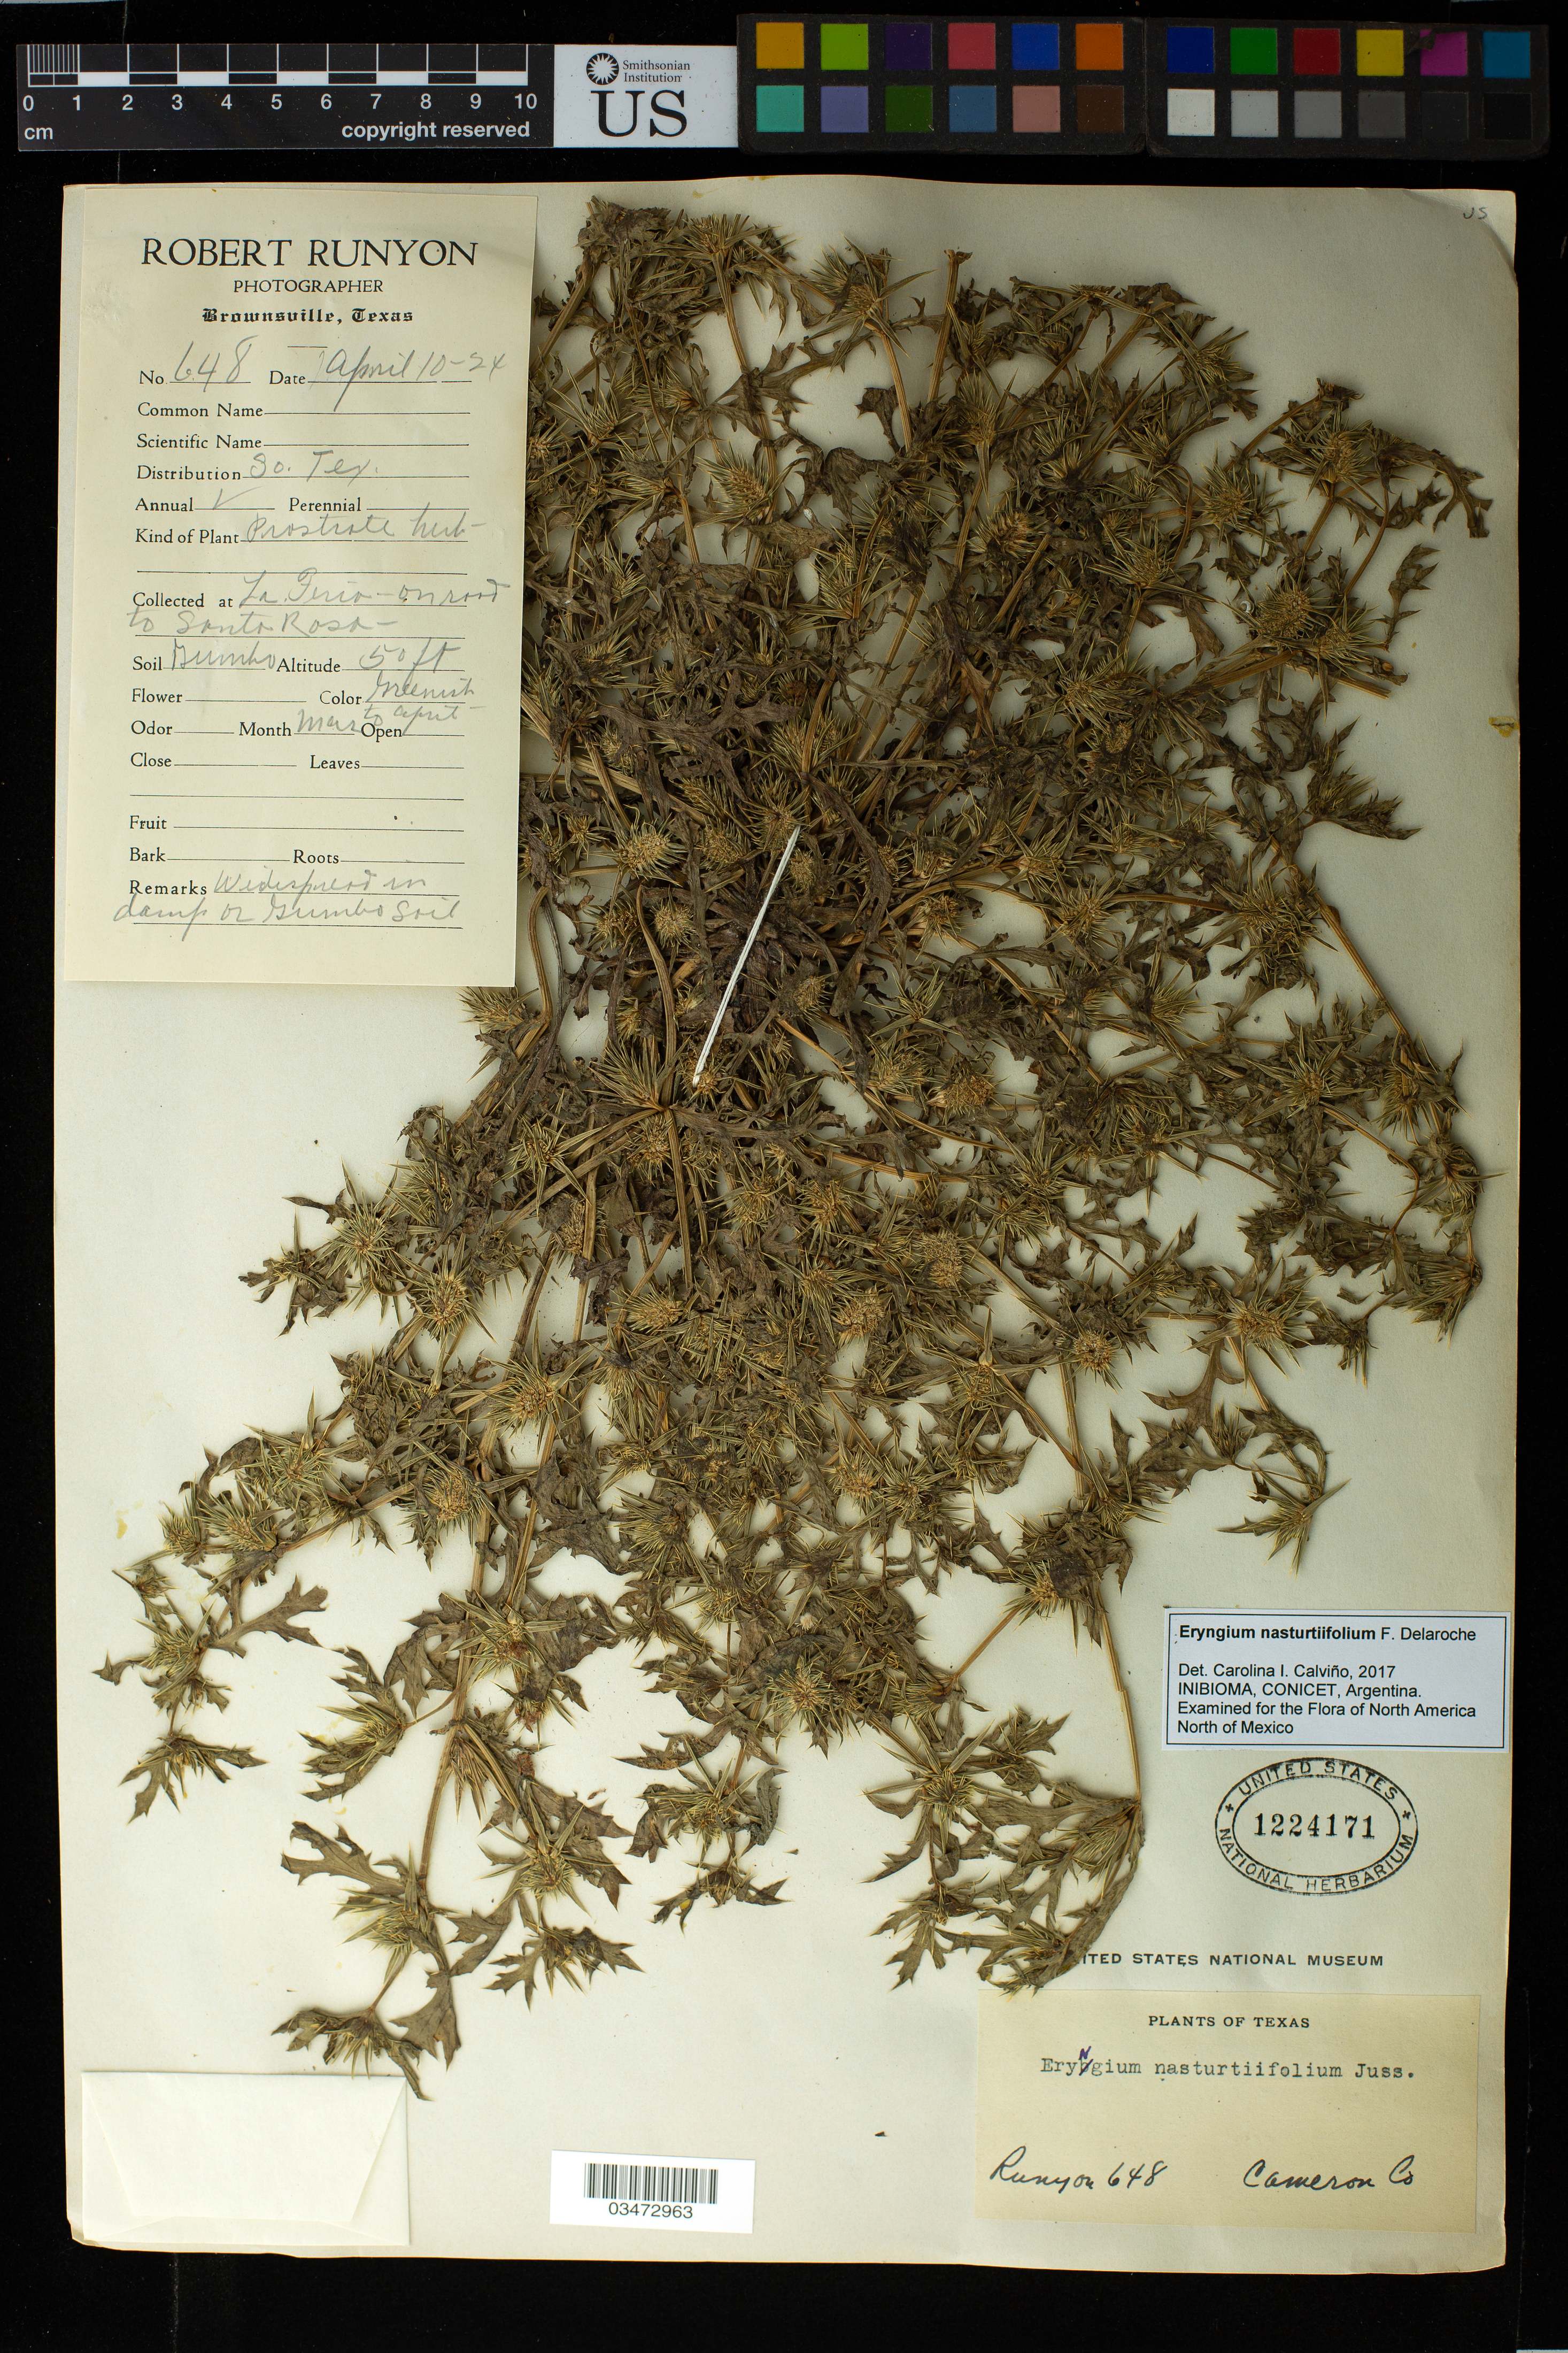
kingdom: Plantae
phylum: Tracheophyta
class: Magnoliopsida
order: Apiales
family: Apiaceae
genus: Eryngium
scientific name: Eryngium nasturtiifolium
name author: F. Delaroche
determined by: Calviño, C. I.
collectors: R. Runyon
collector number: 648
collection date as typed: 10 Apr 1924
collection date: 1924-04-10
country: United States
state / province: Texas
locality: La Frista- on road to Santa Rosa.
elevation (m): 15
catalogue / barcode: US 1224171